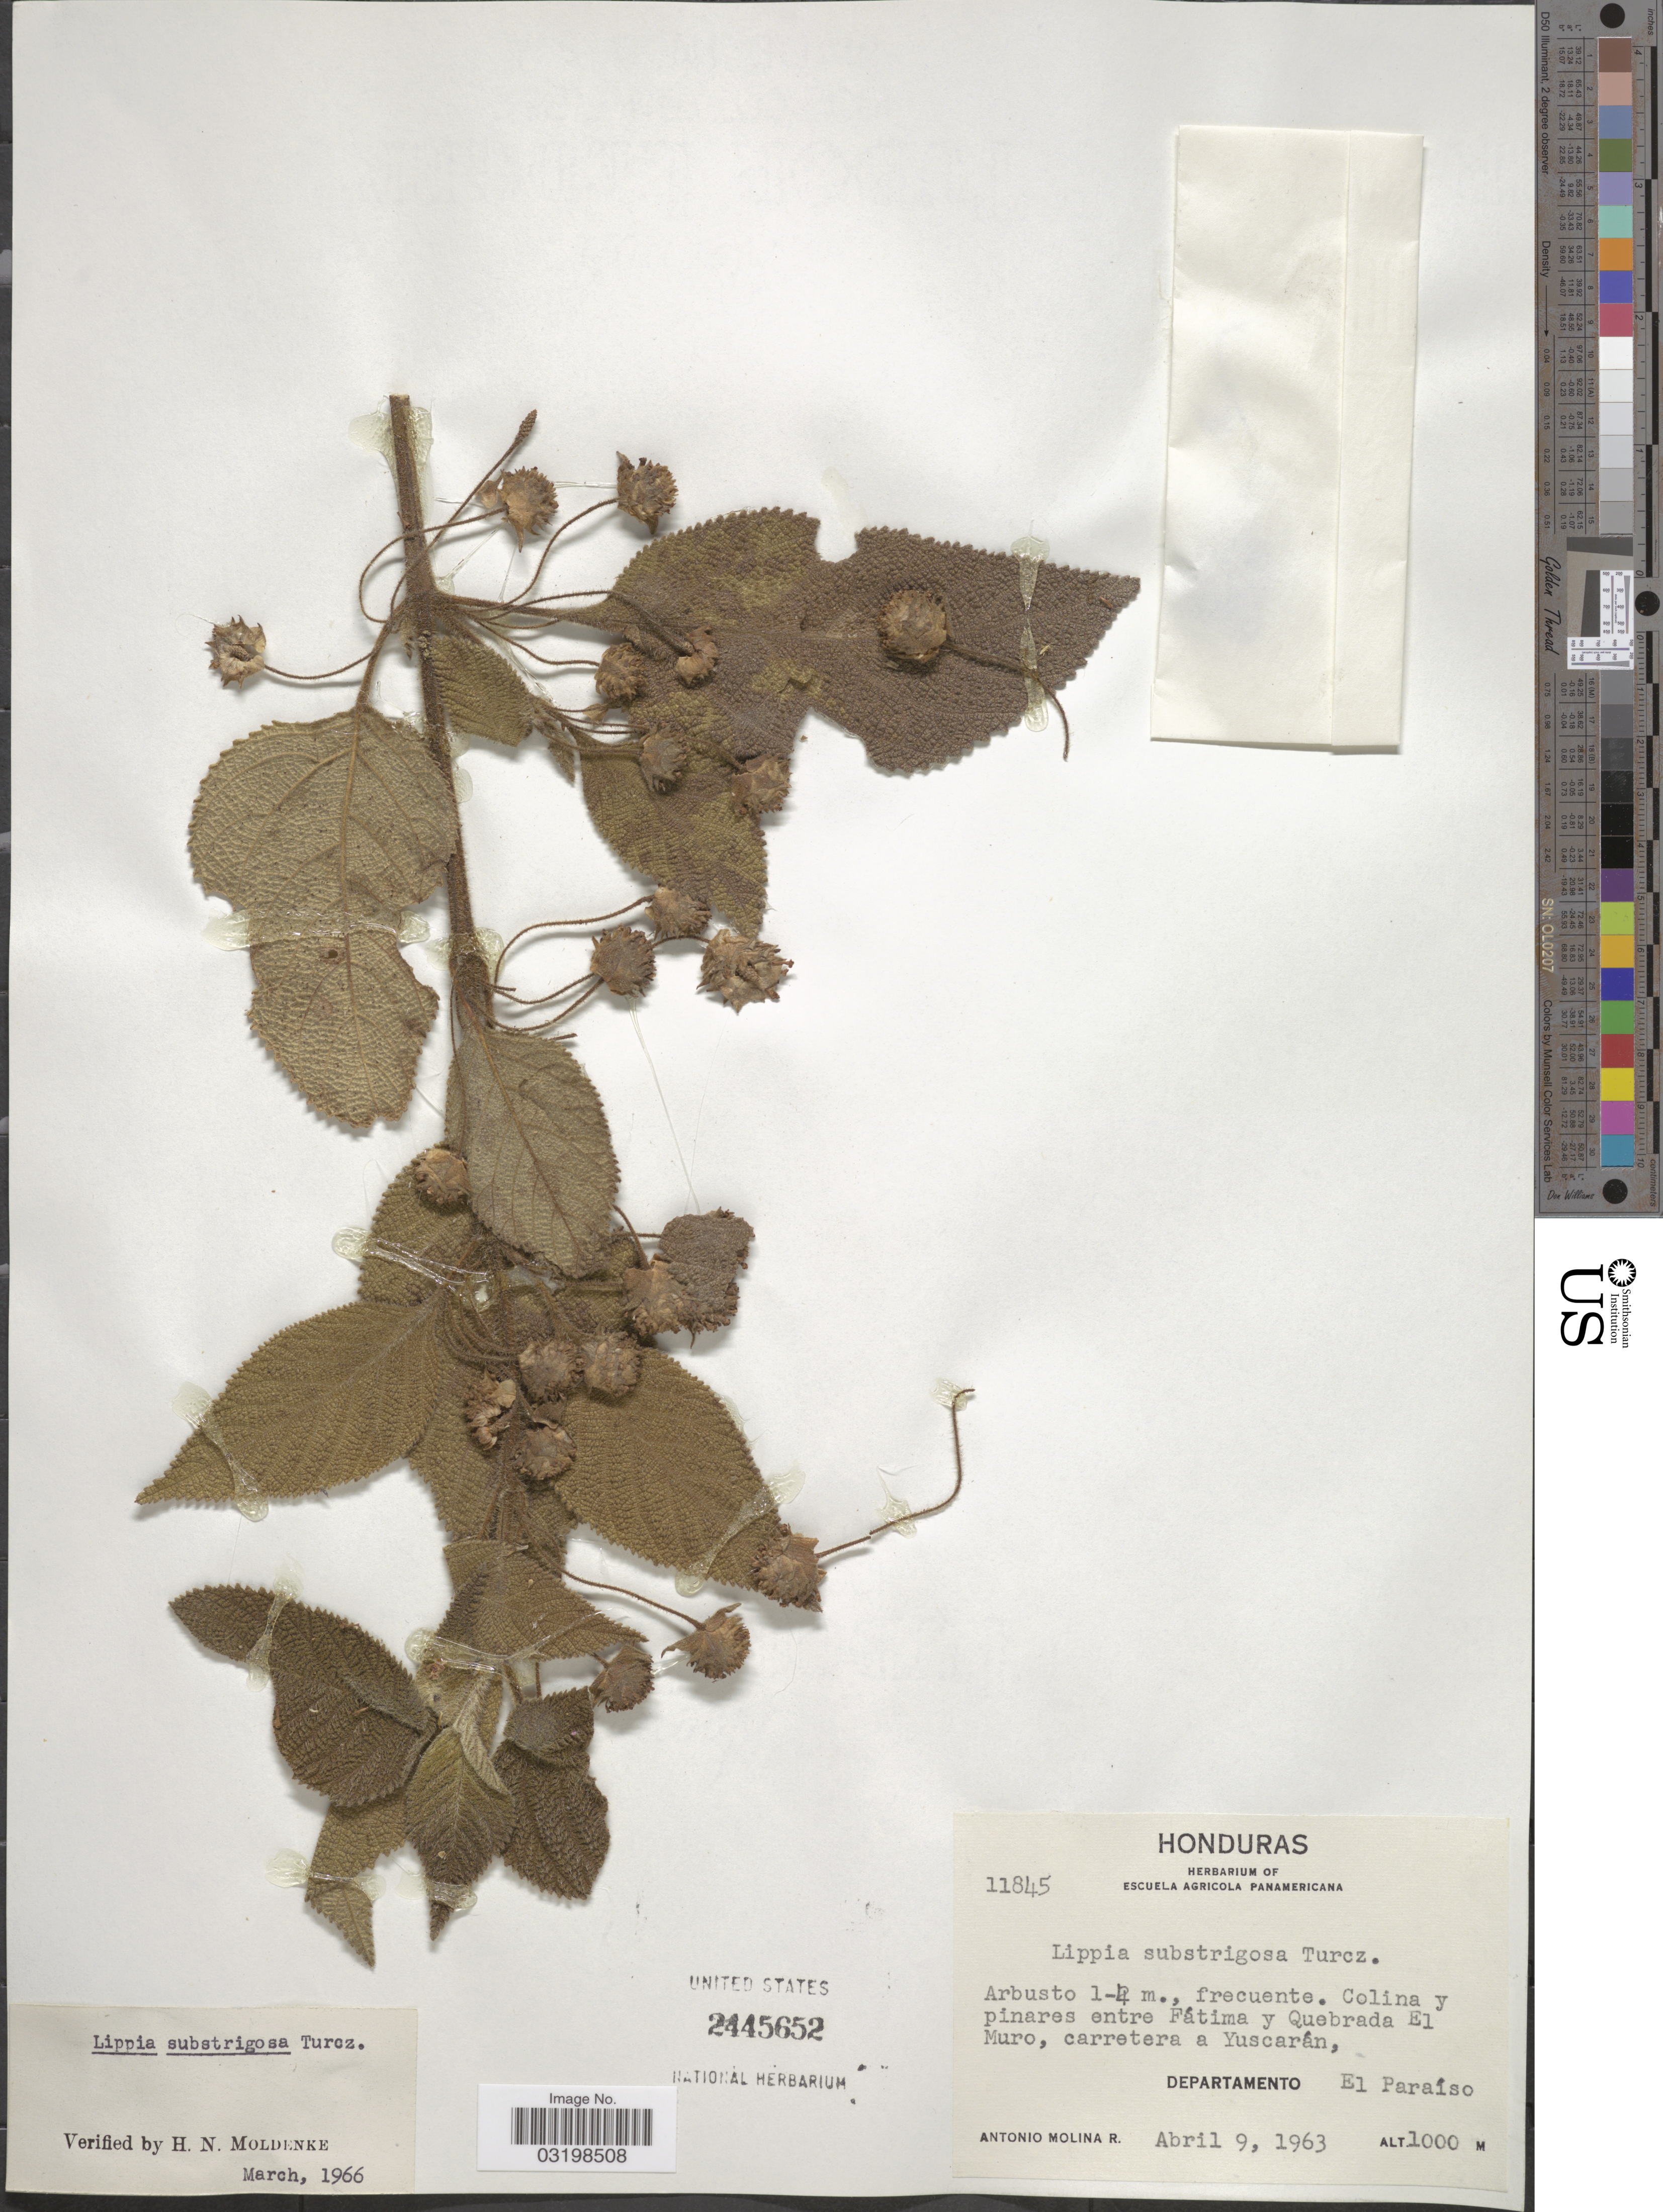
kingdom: Plantae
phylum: Tracheophyta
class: Magnoliopsida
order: Lamiales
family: Verbenaceae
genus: Lippia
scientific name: Lippia umbellata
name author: Cav.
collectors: A. Molina R.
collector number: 11845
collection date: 1963-04-09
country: Honduras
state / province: El Paraíso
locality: Colina y pinares entre Fátima y Quebrada El Muro, carretera a Yuscarán, Departamento El Paraíso.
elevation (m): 1000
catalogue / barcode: US 2445652